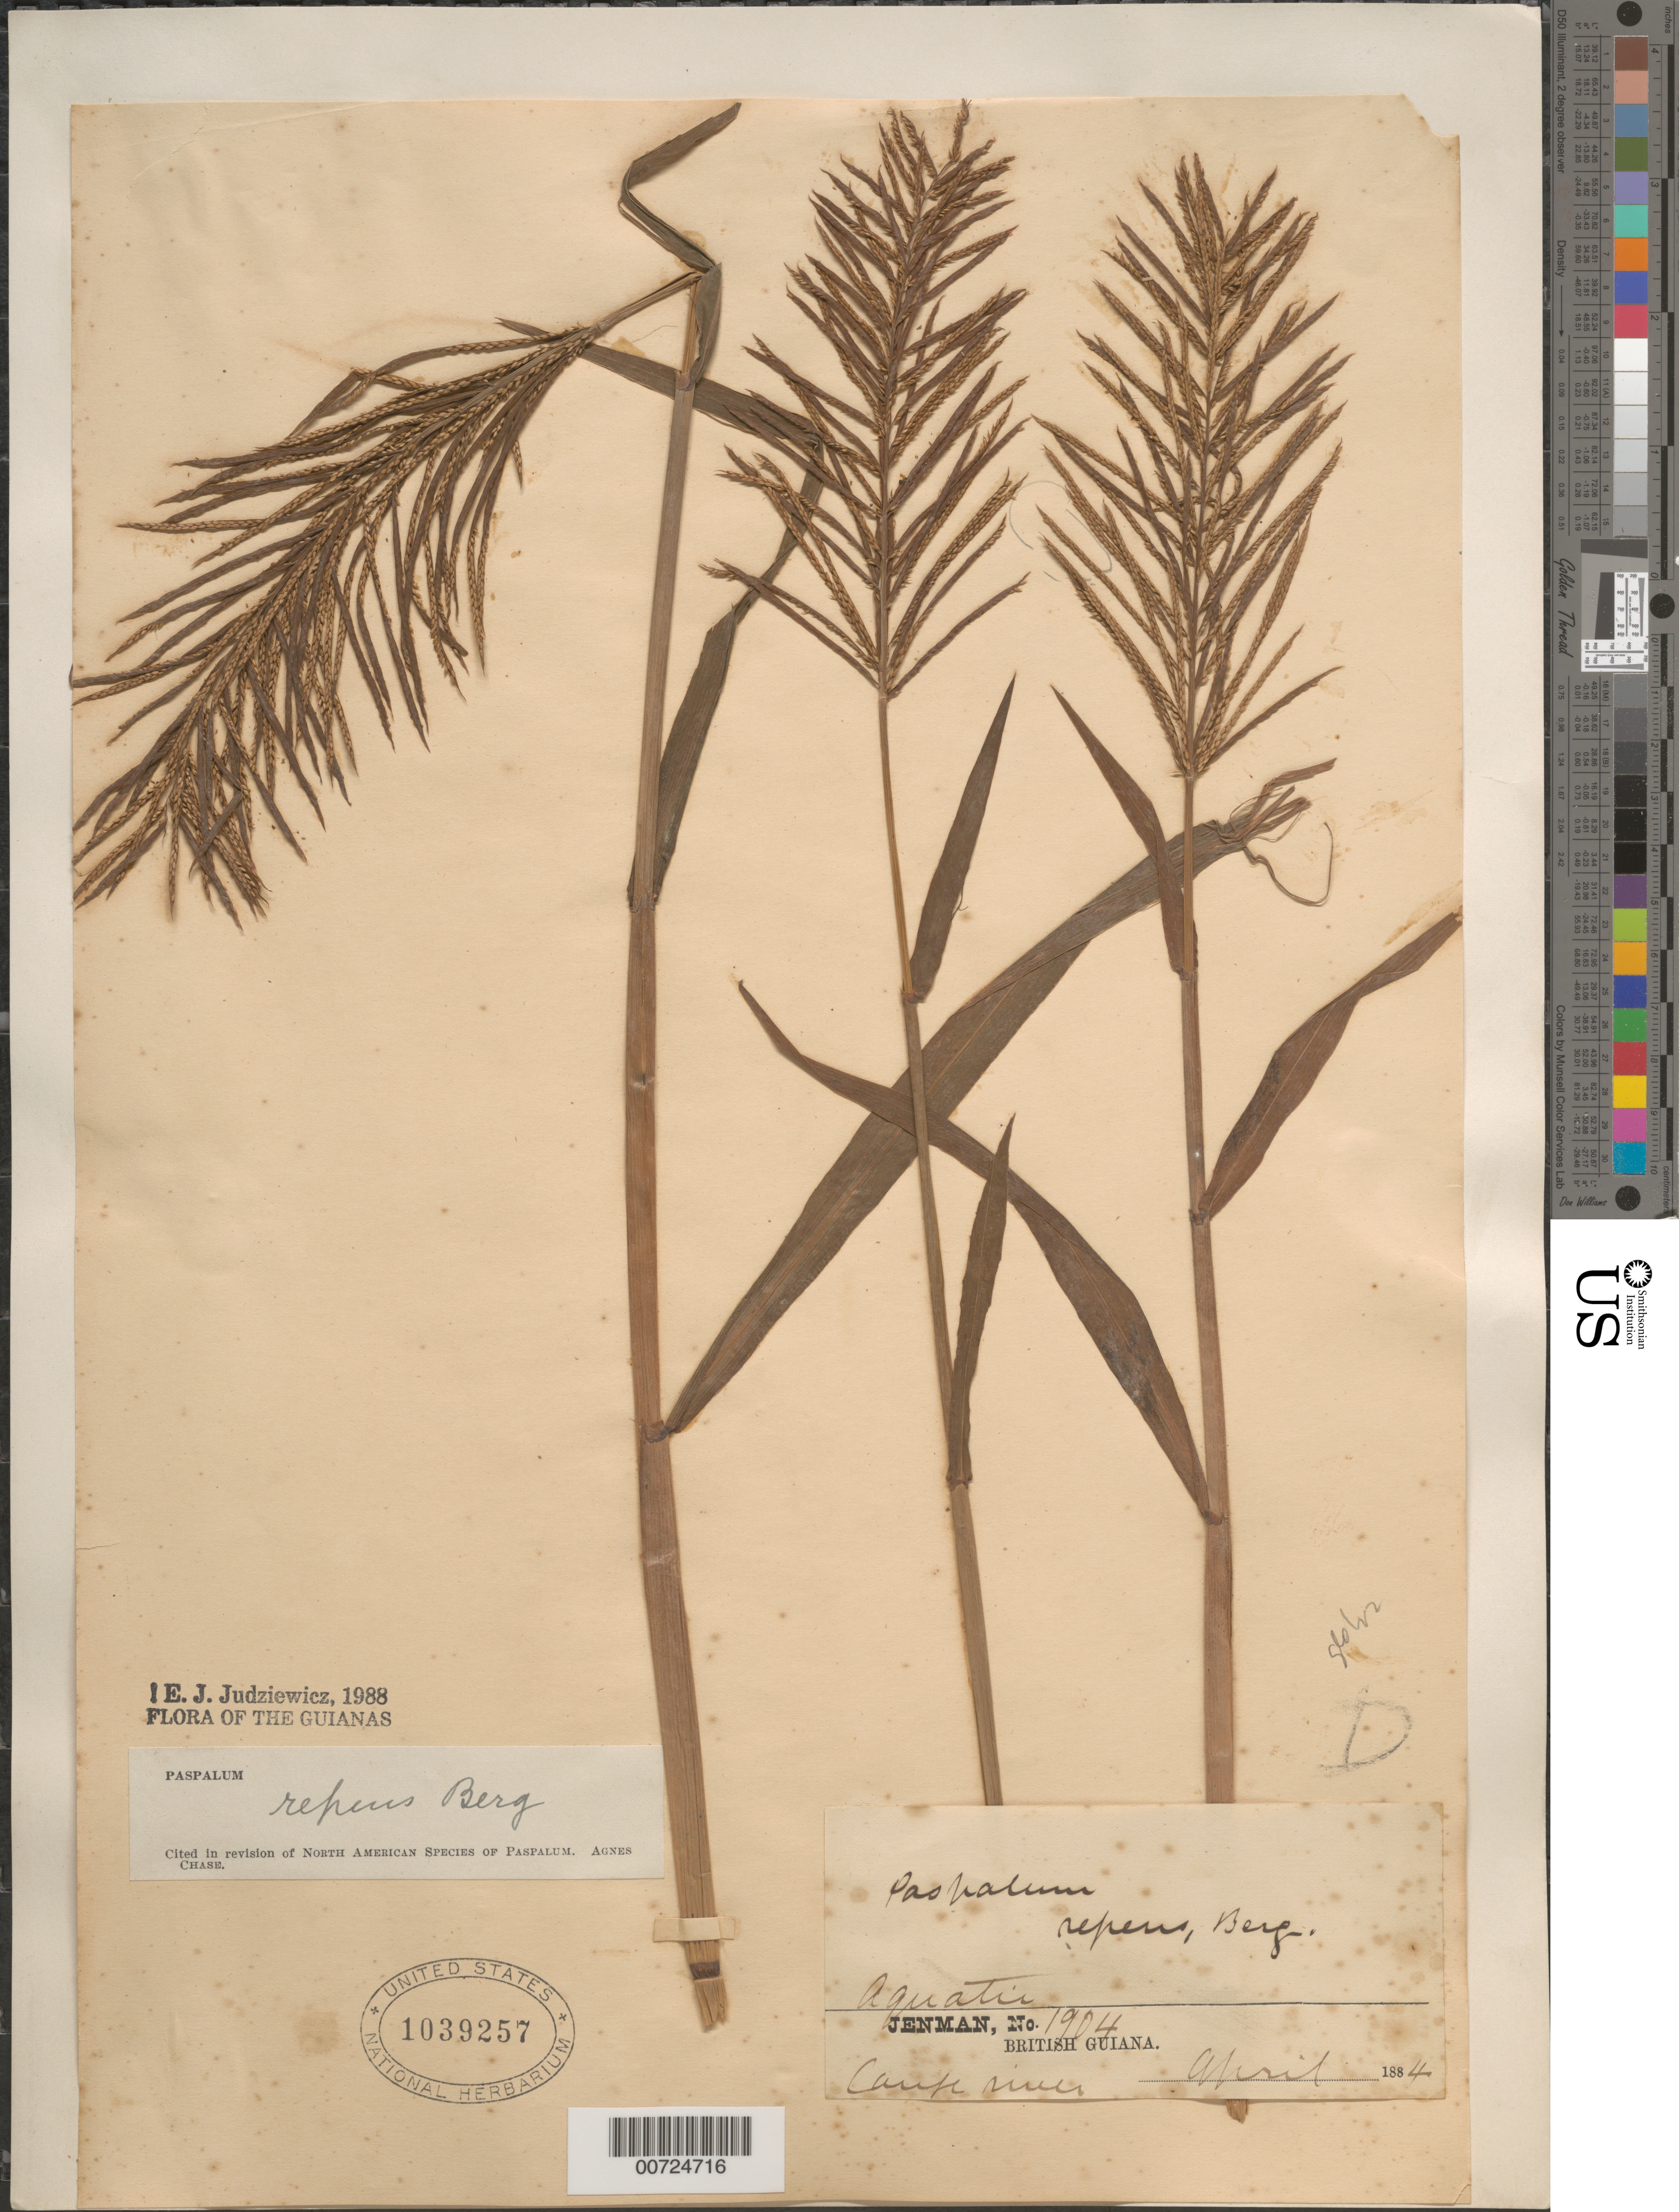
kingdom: Plantae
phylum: Tracheophyta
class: Liliopsida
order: Poales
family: Poaceae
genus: Paspalum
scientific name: Paspalum repens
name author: P.J. Bergius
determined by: Judziewicz, E. J.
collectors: G. S. Jenman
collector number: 1904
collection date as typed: April 1884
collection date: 1884-04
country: Guyana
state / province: Mahaica-Berbice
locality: Canje River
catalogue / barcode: US 1039257